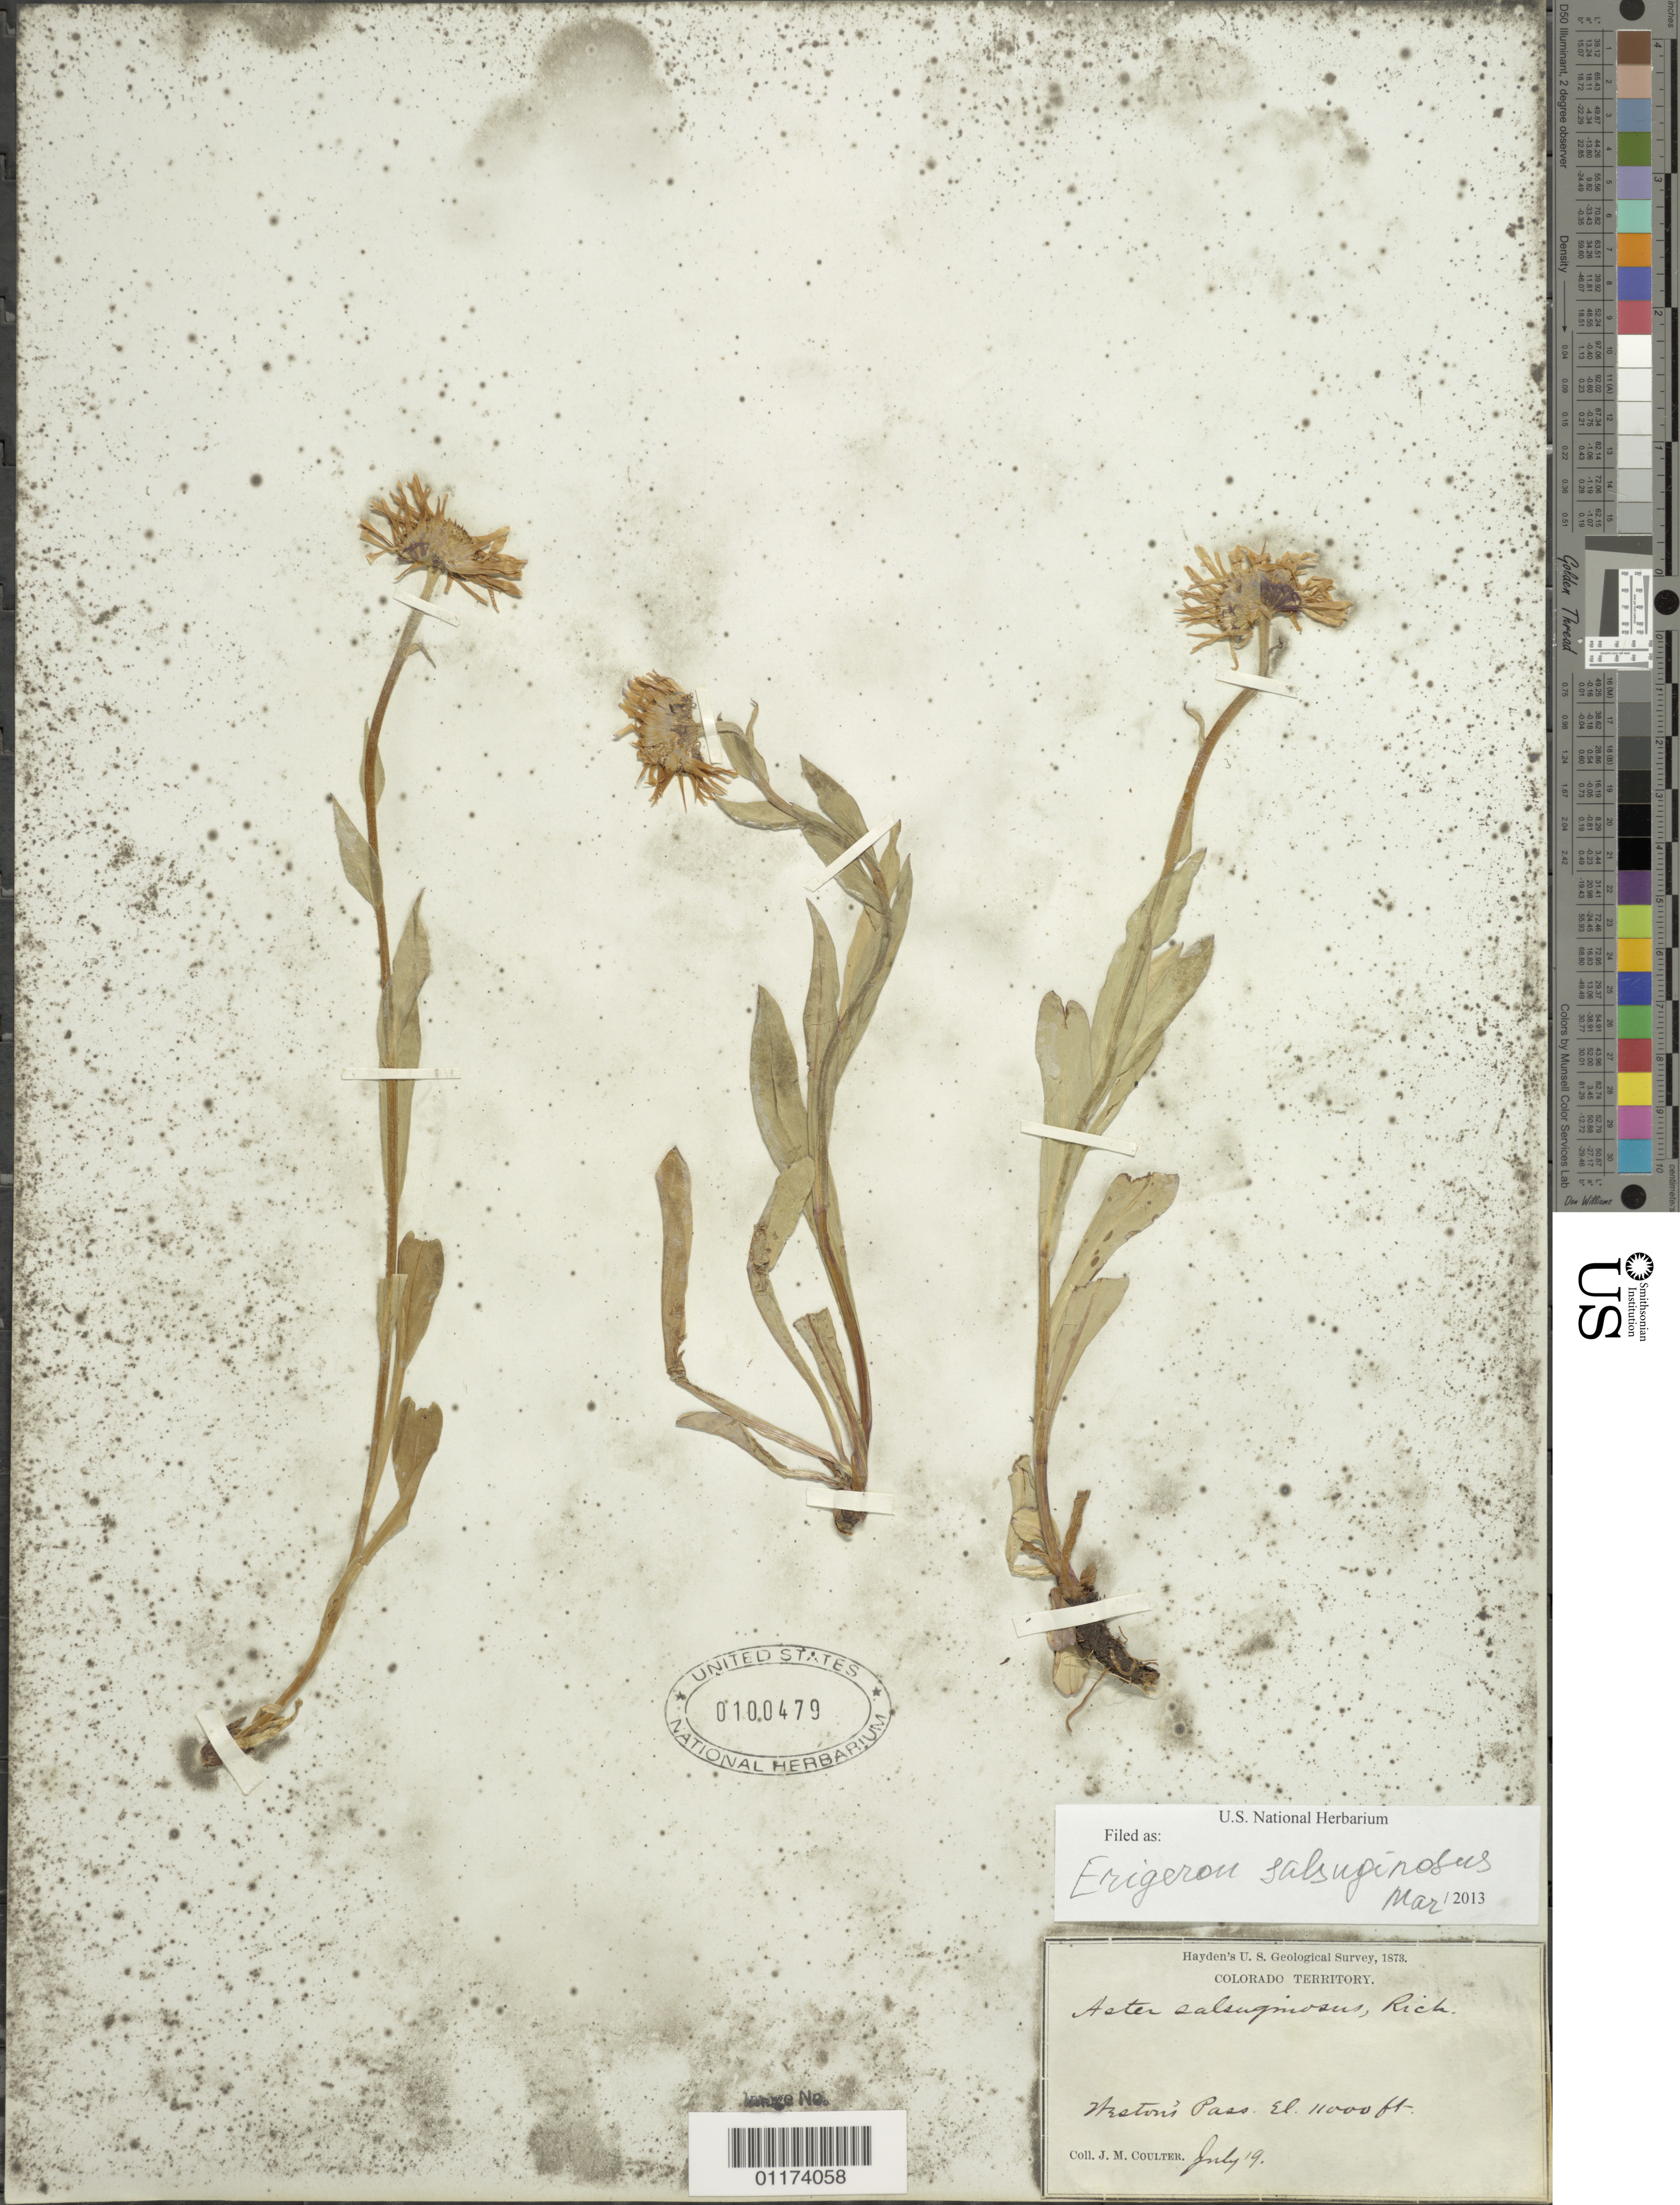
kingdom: Plantae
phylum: Tracheophyta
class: Magnoliopsida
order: Asterales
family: Asteraceae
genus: Erigeron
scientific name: Erigeron salsuginosus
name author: (Richardson ex R. Br.) A. Gray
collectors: J. M. Coulter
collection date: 1873-07-19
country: United States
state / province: Colorado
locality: Weston's Pass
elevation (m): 3353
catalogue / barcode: US 100479